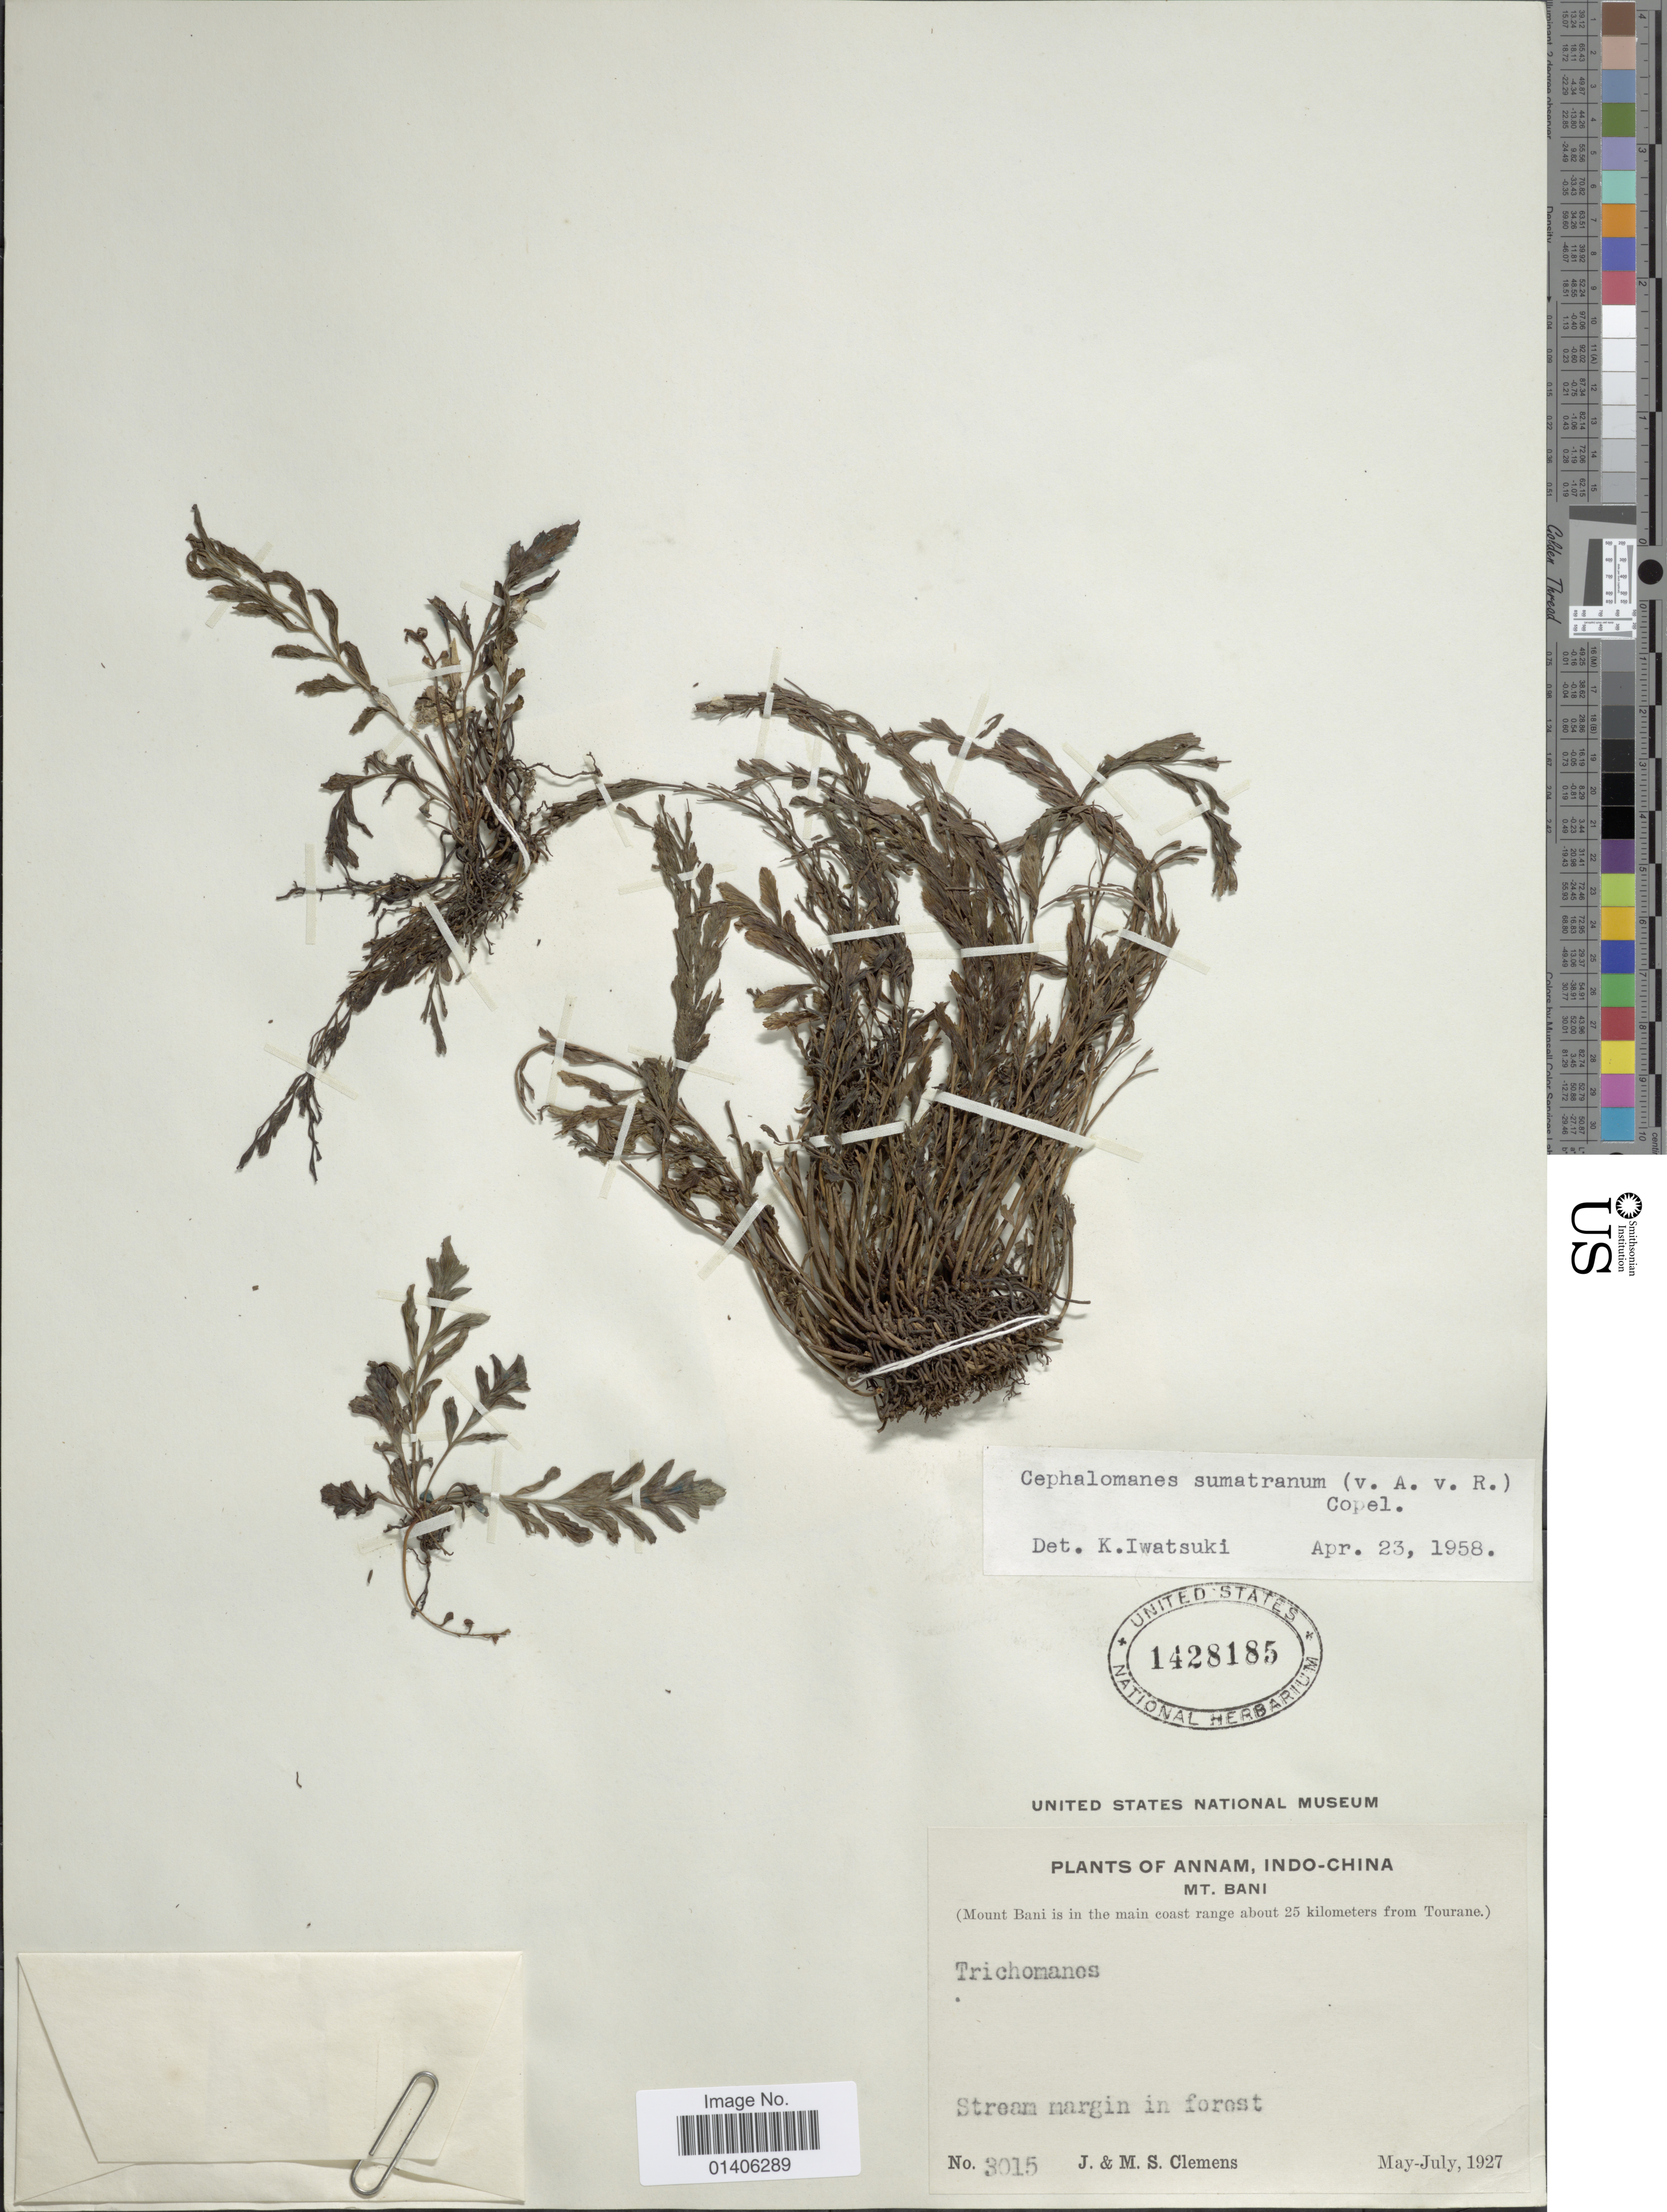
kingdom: Plantae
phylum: Tracheophyta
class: Polypodiopsida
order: Hymenophyllales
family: Hymenophyllaceae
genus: Cephalomanes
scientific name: Cephalomanes javanicum var. sumatranum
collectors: J. Clemens & M. S. Clemens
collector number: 3015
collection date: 1927-05/1927-07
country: Vietnam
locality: Annam, Indo-China, Mt Bani, Stream margin in forest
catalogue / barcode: US 1428185